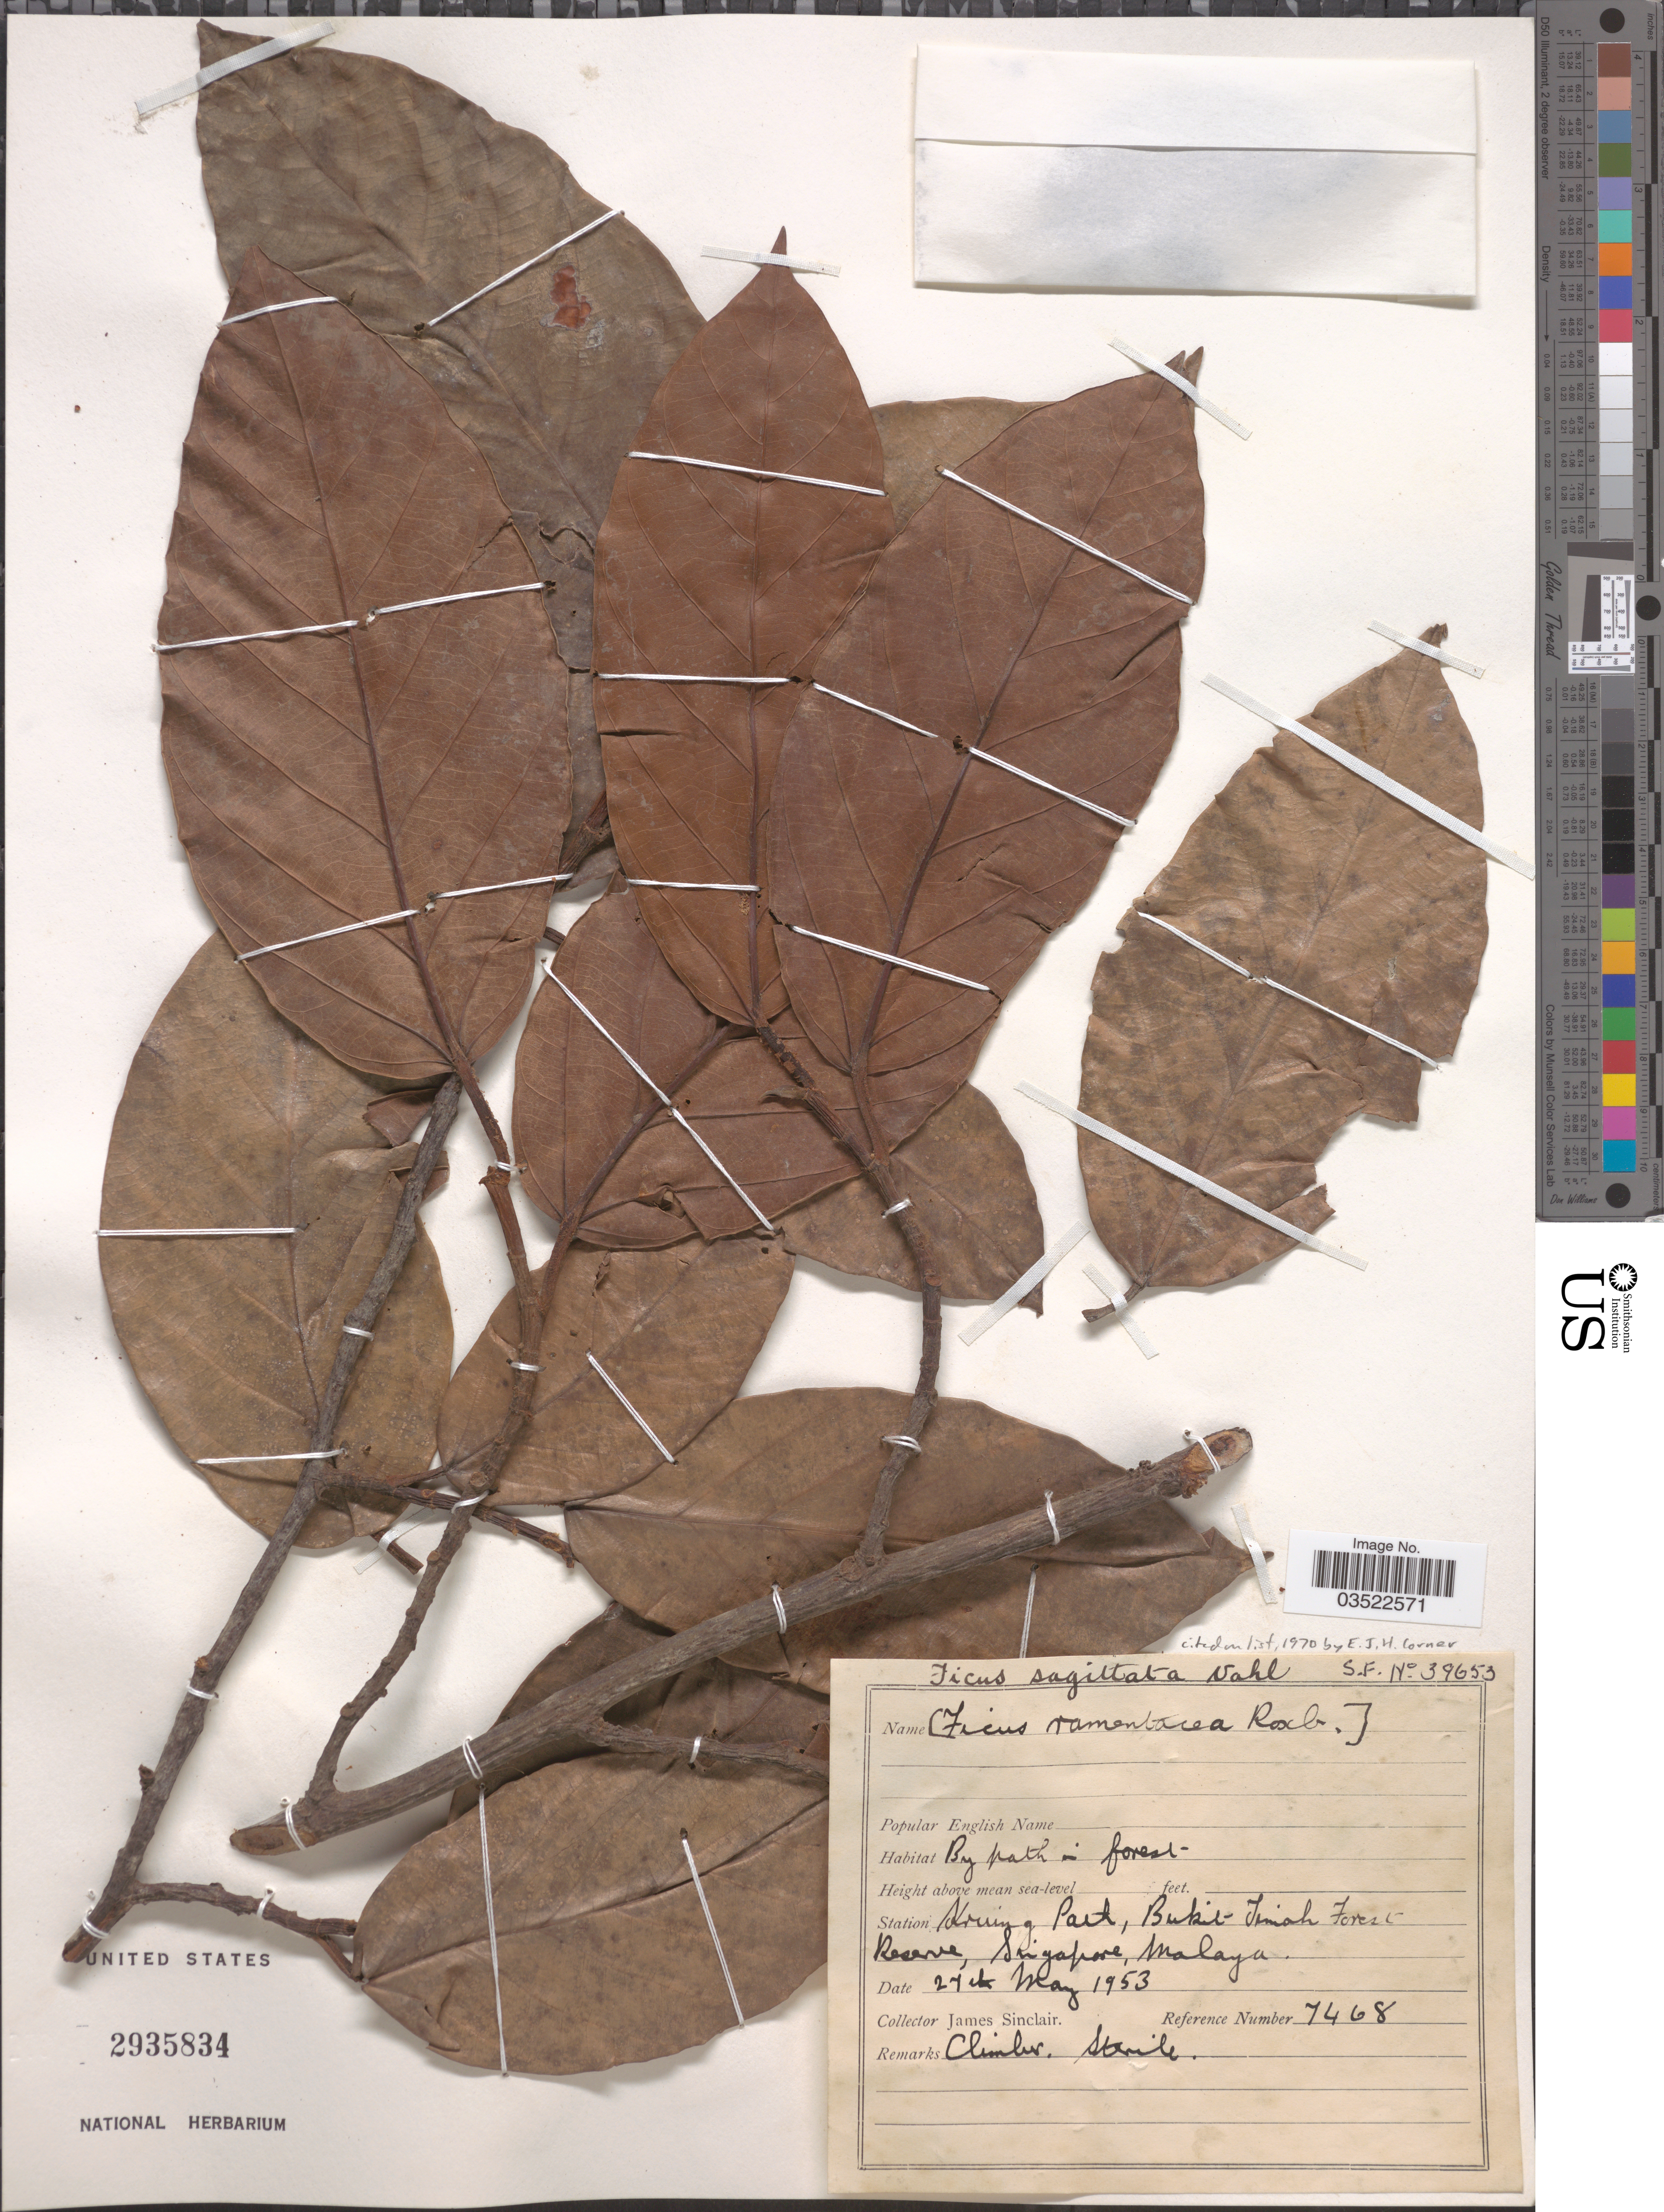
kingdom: Plantae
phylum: Tracheophyta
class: Magnoliopsida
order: Rosales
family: Moraceae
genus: Ficus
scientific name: Ficus sagittata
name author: Vahl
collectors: J. Sinclair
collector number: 7468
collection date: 1953-05-27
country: Singapore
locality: Station Kruing Path, Bukit Timah Forest Reserve, Malaya.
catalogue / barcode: US 2935834